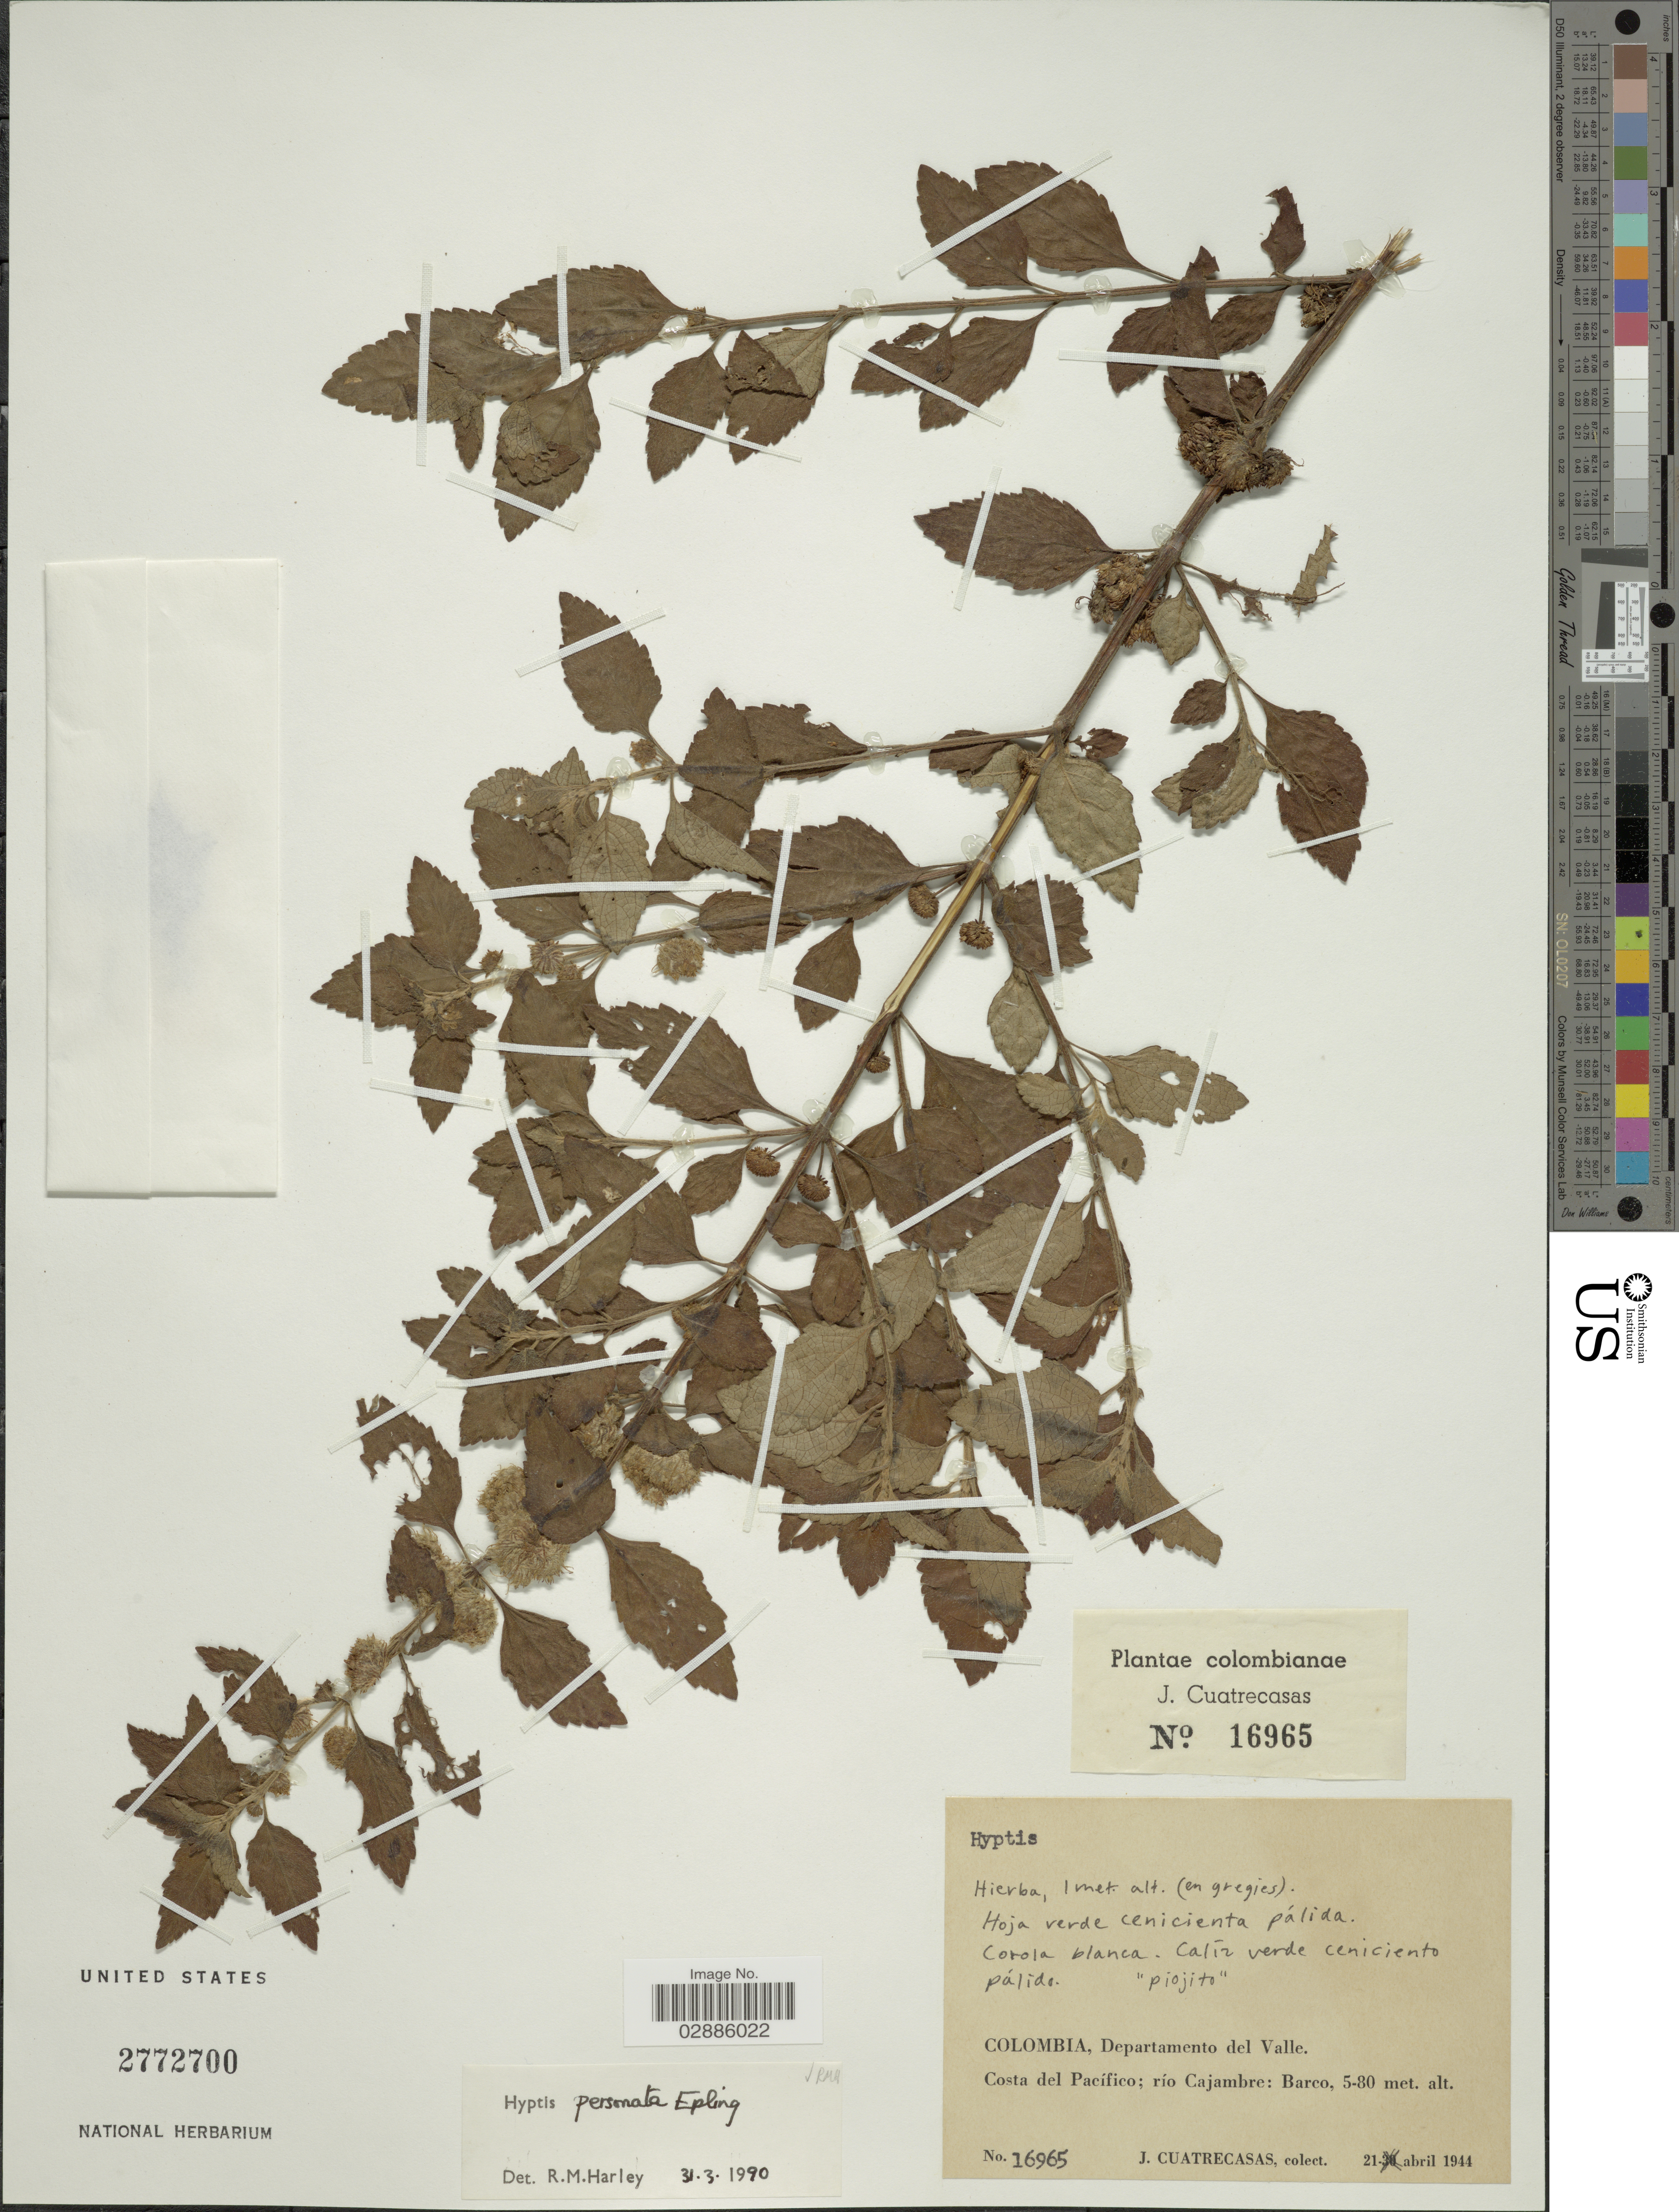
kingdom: Plantae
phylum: Tracheophyta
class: Magnoliopsida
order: Lamiales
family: Lamiaceae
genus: Hyptis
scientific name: Hyptis personata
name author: Epling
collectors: J. Cuatrecasas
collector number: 16965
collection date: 1944-04-21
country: Colombia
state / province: Valle del Cauca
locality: Departamento del Valle. Costa del Pacífico; río Cajambre: Barco.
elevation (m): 5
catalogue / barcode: US 2772700